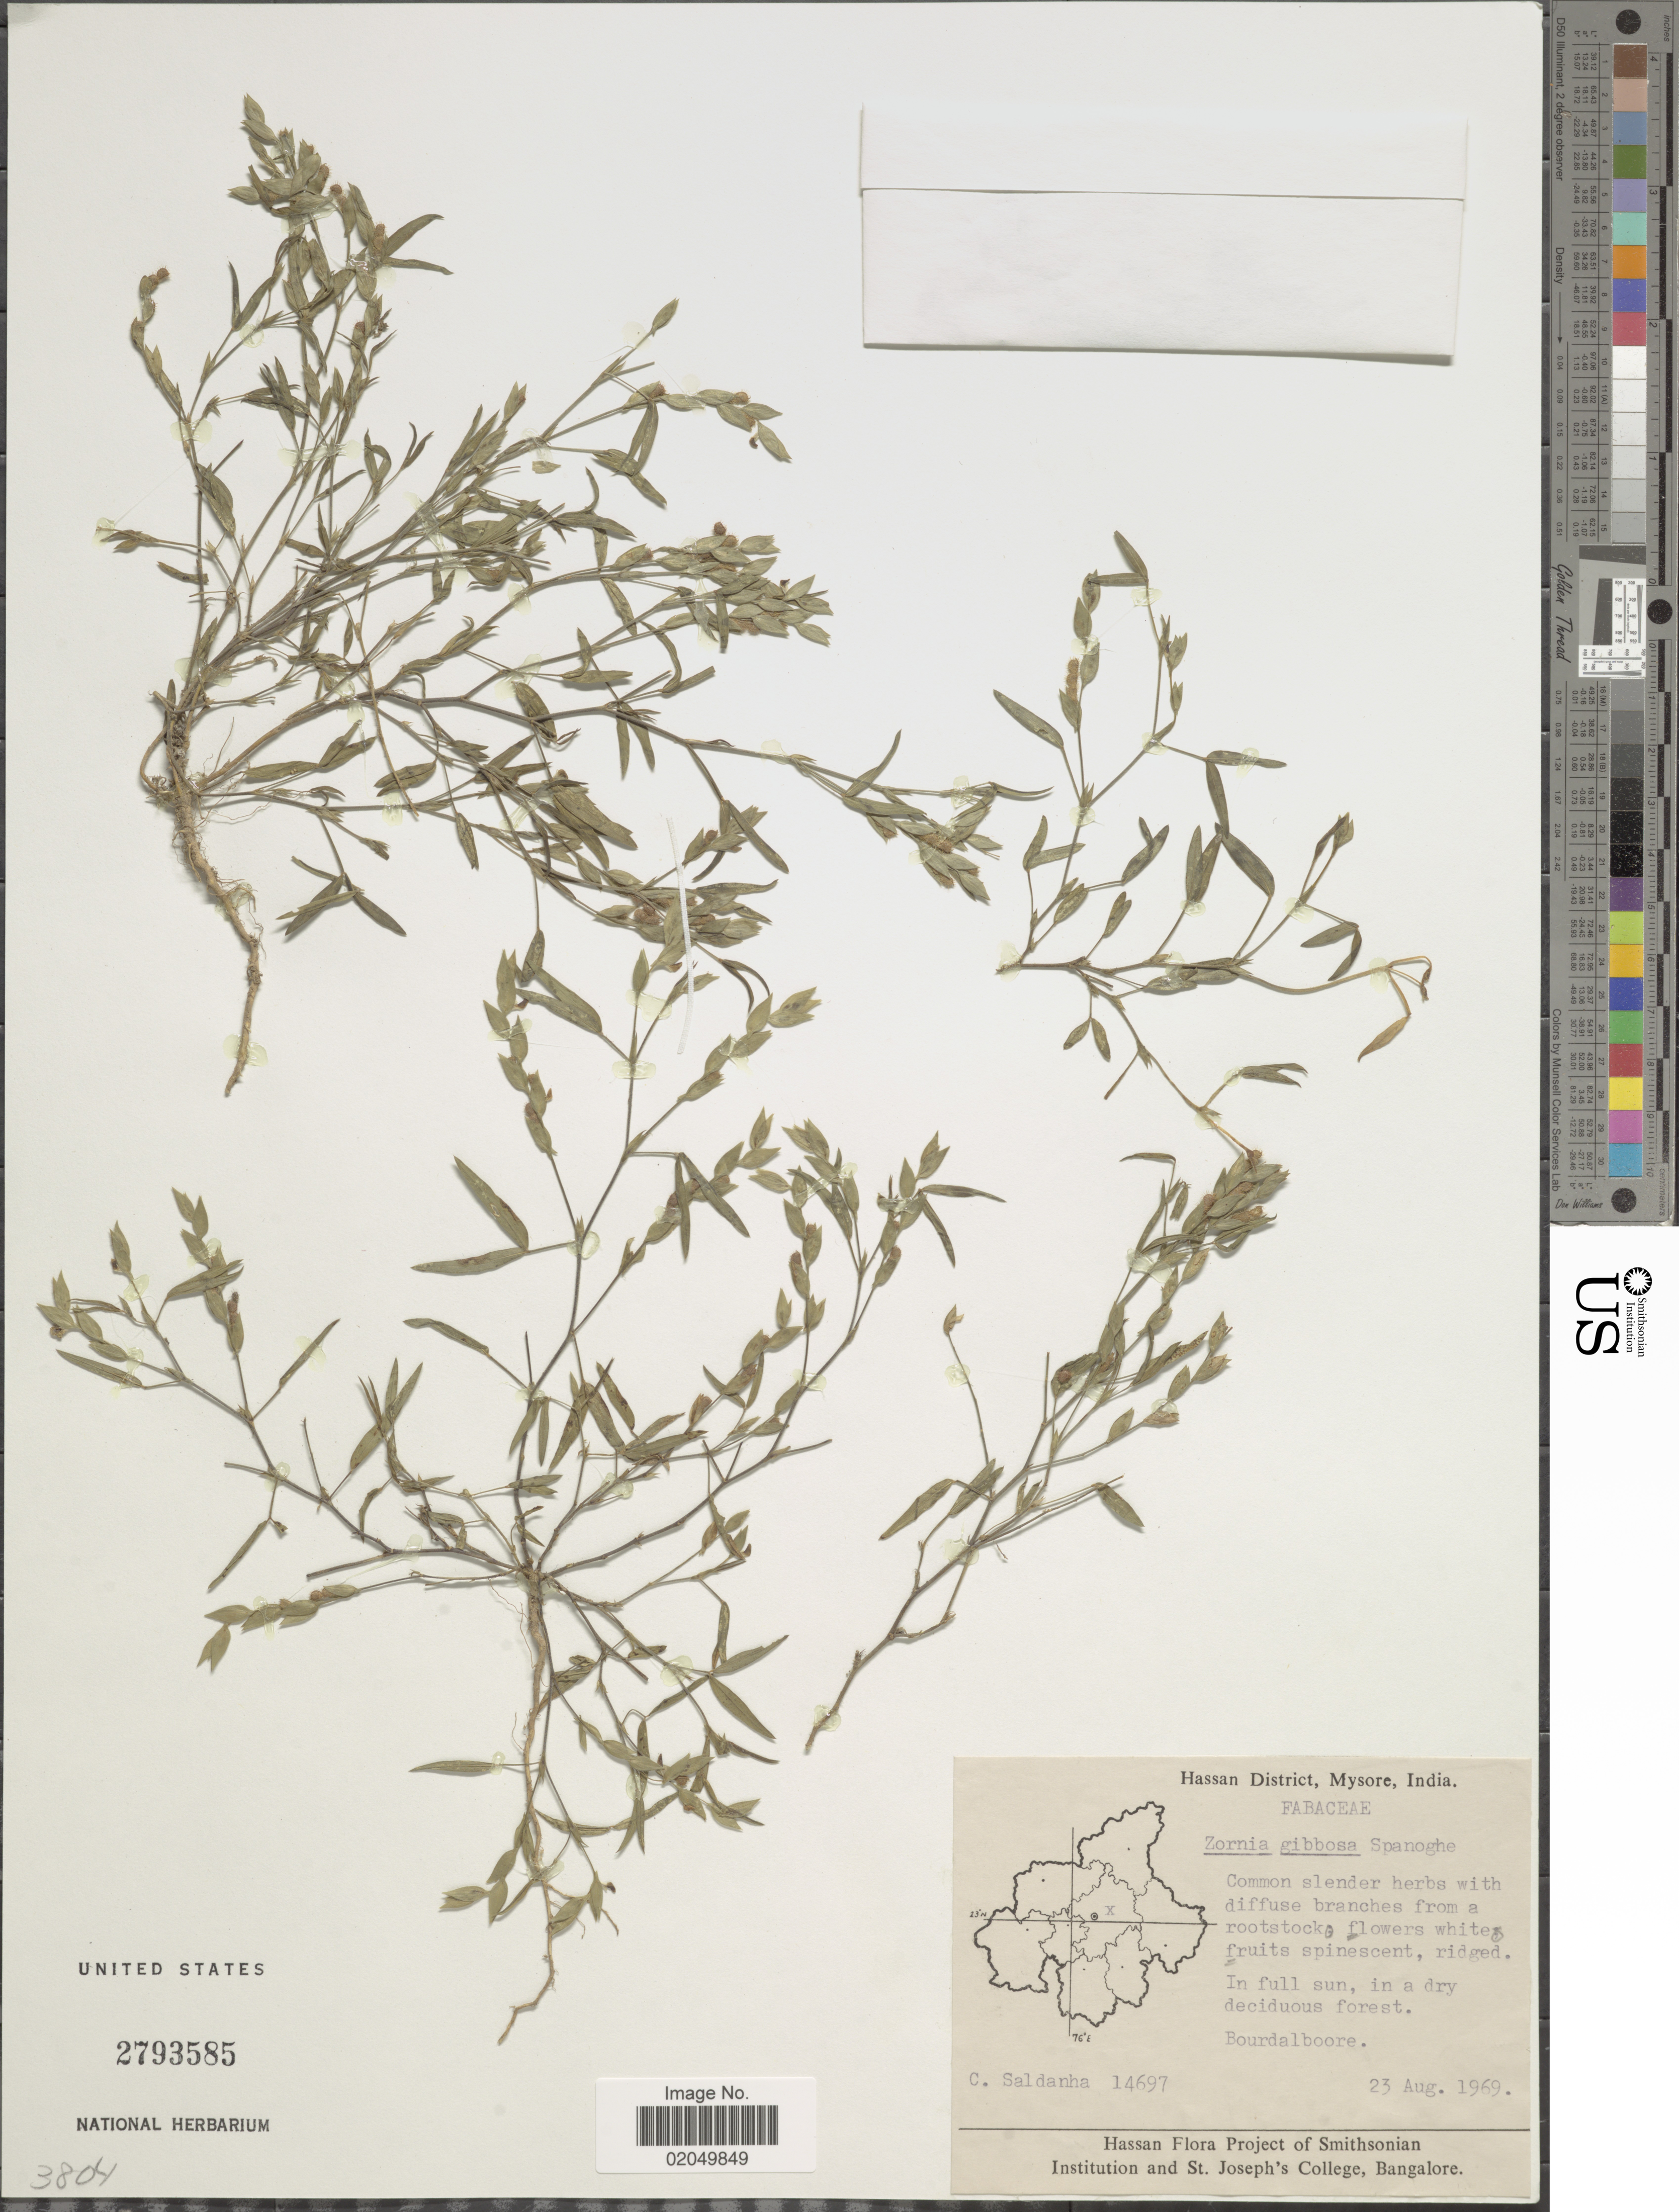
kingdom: Plantae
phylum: Tracheophyta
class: Magnoliopsida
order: Fabales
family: Fabaceae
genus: Zornia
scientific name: Zornia gibbosa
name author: Spanoghe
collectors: C. Saldanha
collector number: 14697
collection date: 1969-08-23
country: India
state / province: Karnataka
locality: Hassan District, Mysore, Bourdalboore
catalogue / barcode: US 2793585